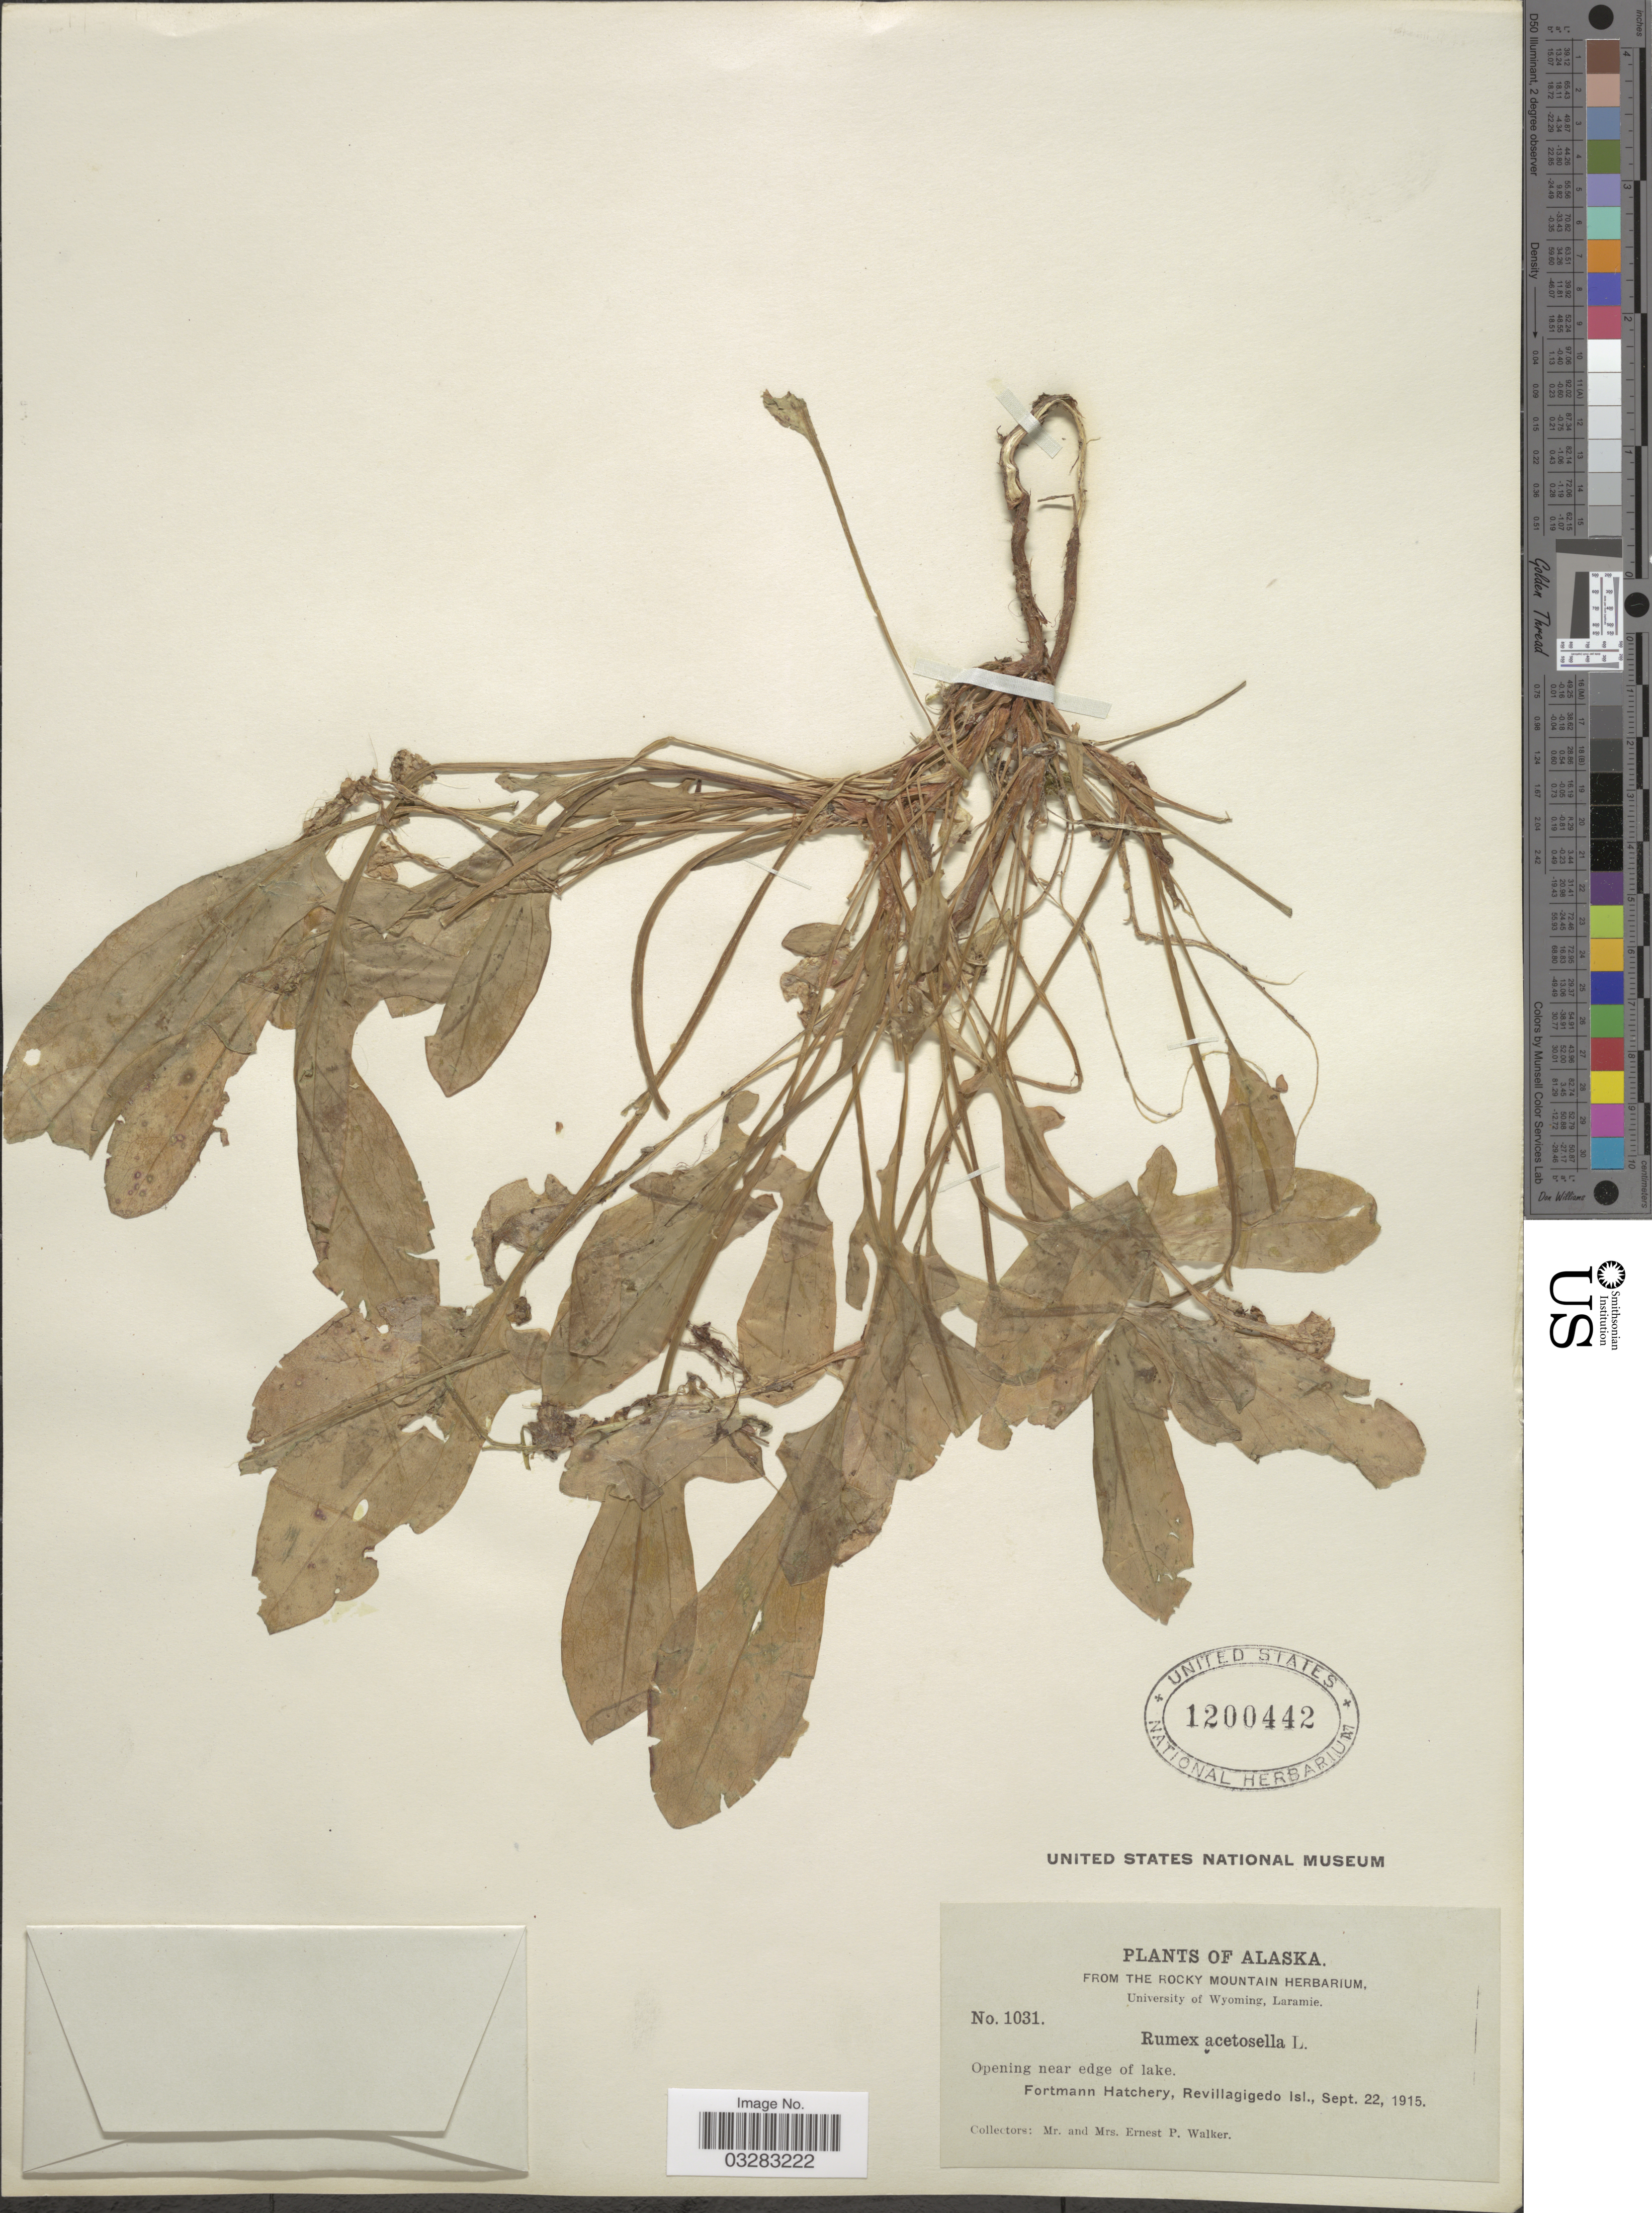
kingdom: Plantae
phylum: Tracheophyta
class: Magnoliopsida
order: Caryophyllales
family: Polygonaceae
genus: Rumex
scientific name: Rumex acetosella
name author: L.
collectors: E. P. Walker & E. Walker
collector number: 1031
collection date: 1915-09-22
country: United States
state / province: Alaska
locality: Opening near edge of lake. Fortmann Hatchery, Revillagigedo Isl.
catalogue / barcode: US 1200442